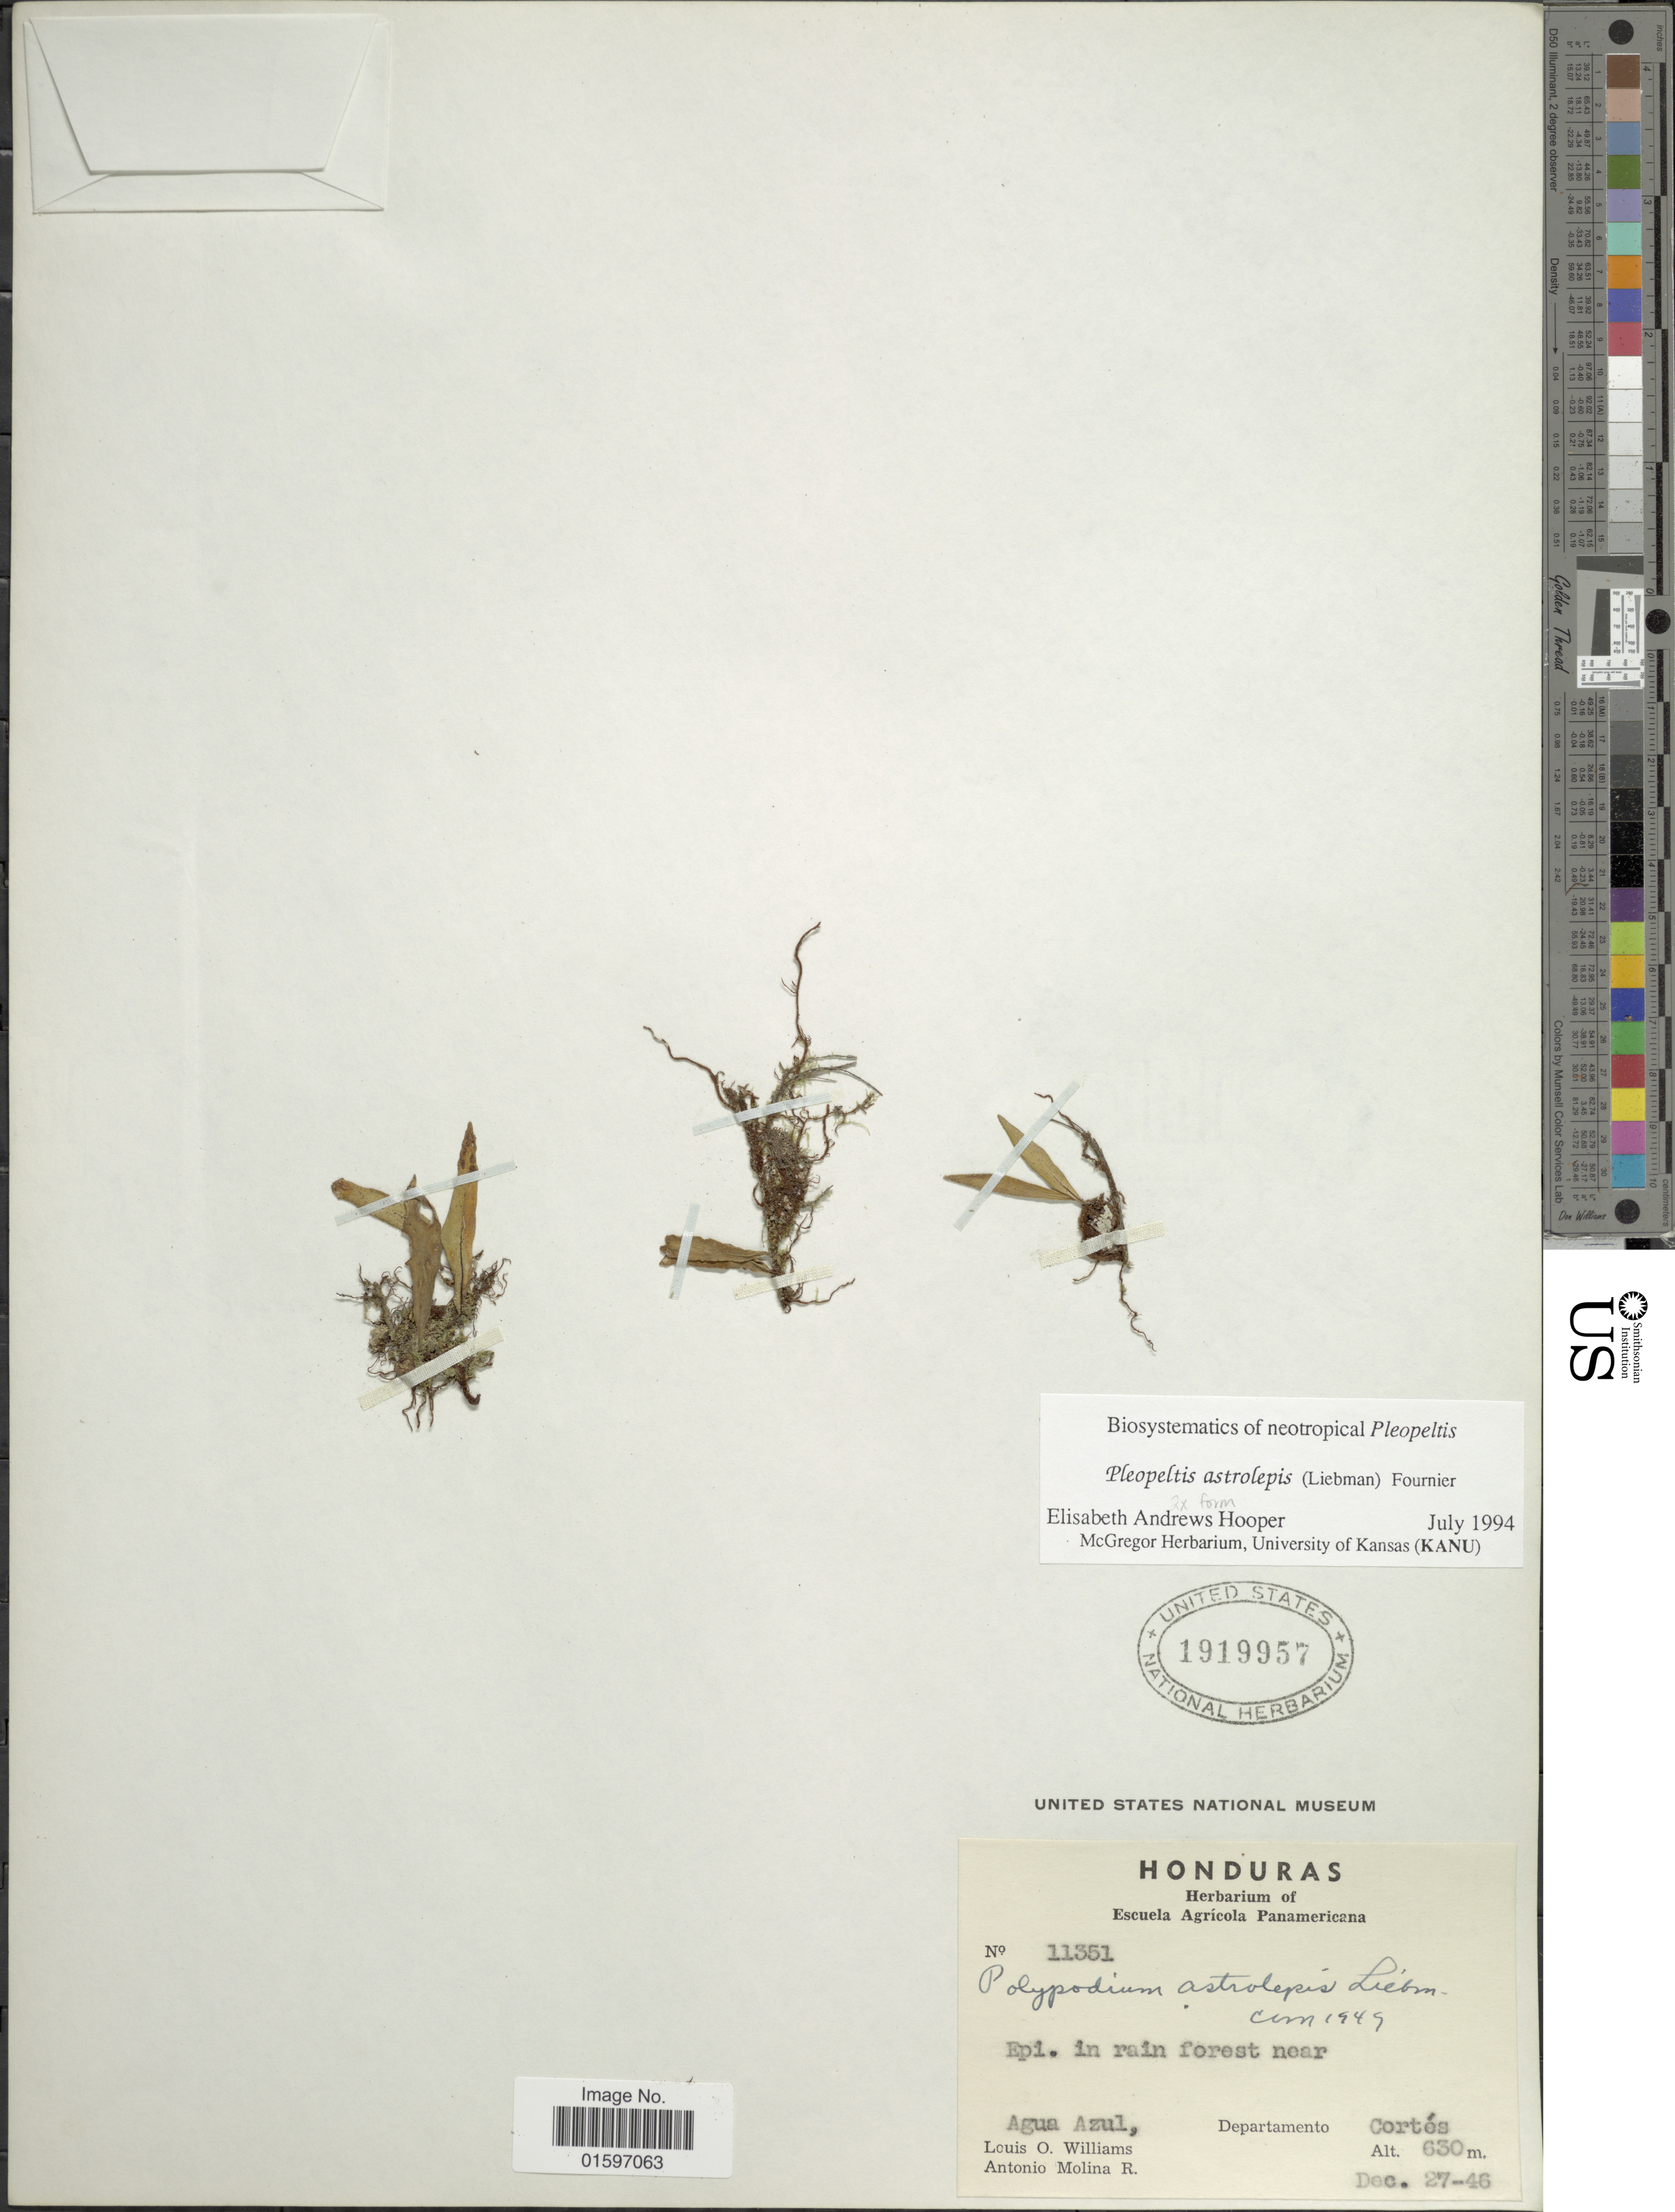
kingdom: Plantae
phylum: Tracheophyta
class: Polypodiopsida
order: Polypodiales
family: Polypodiaceae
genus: Pleopeltis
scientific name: Pleopeltis astrolepis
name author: (Liebm.) E. Fourn.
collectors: L. O. Williams & A. Molina R.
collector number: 11351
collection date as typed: Transcribed d/m/y: 27/12/46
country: Honduras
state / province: Cortés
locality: Epi. in rain forest near Agua Azul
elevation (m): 630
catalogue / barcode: US 1919957